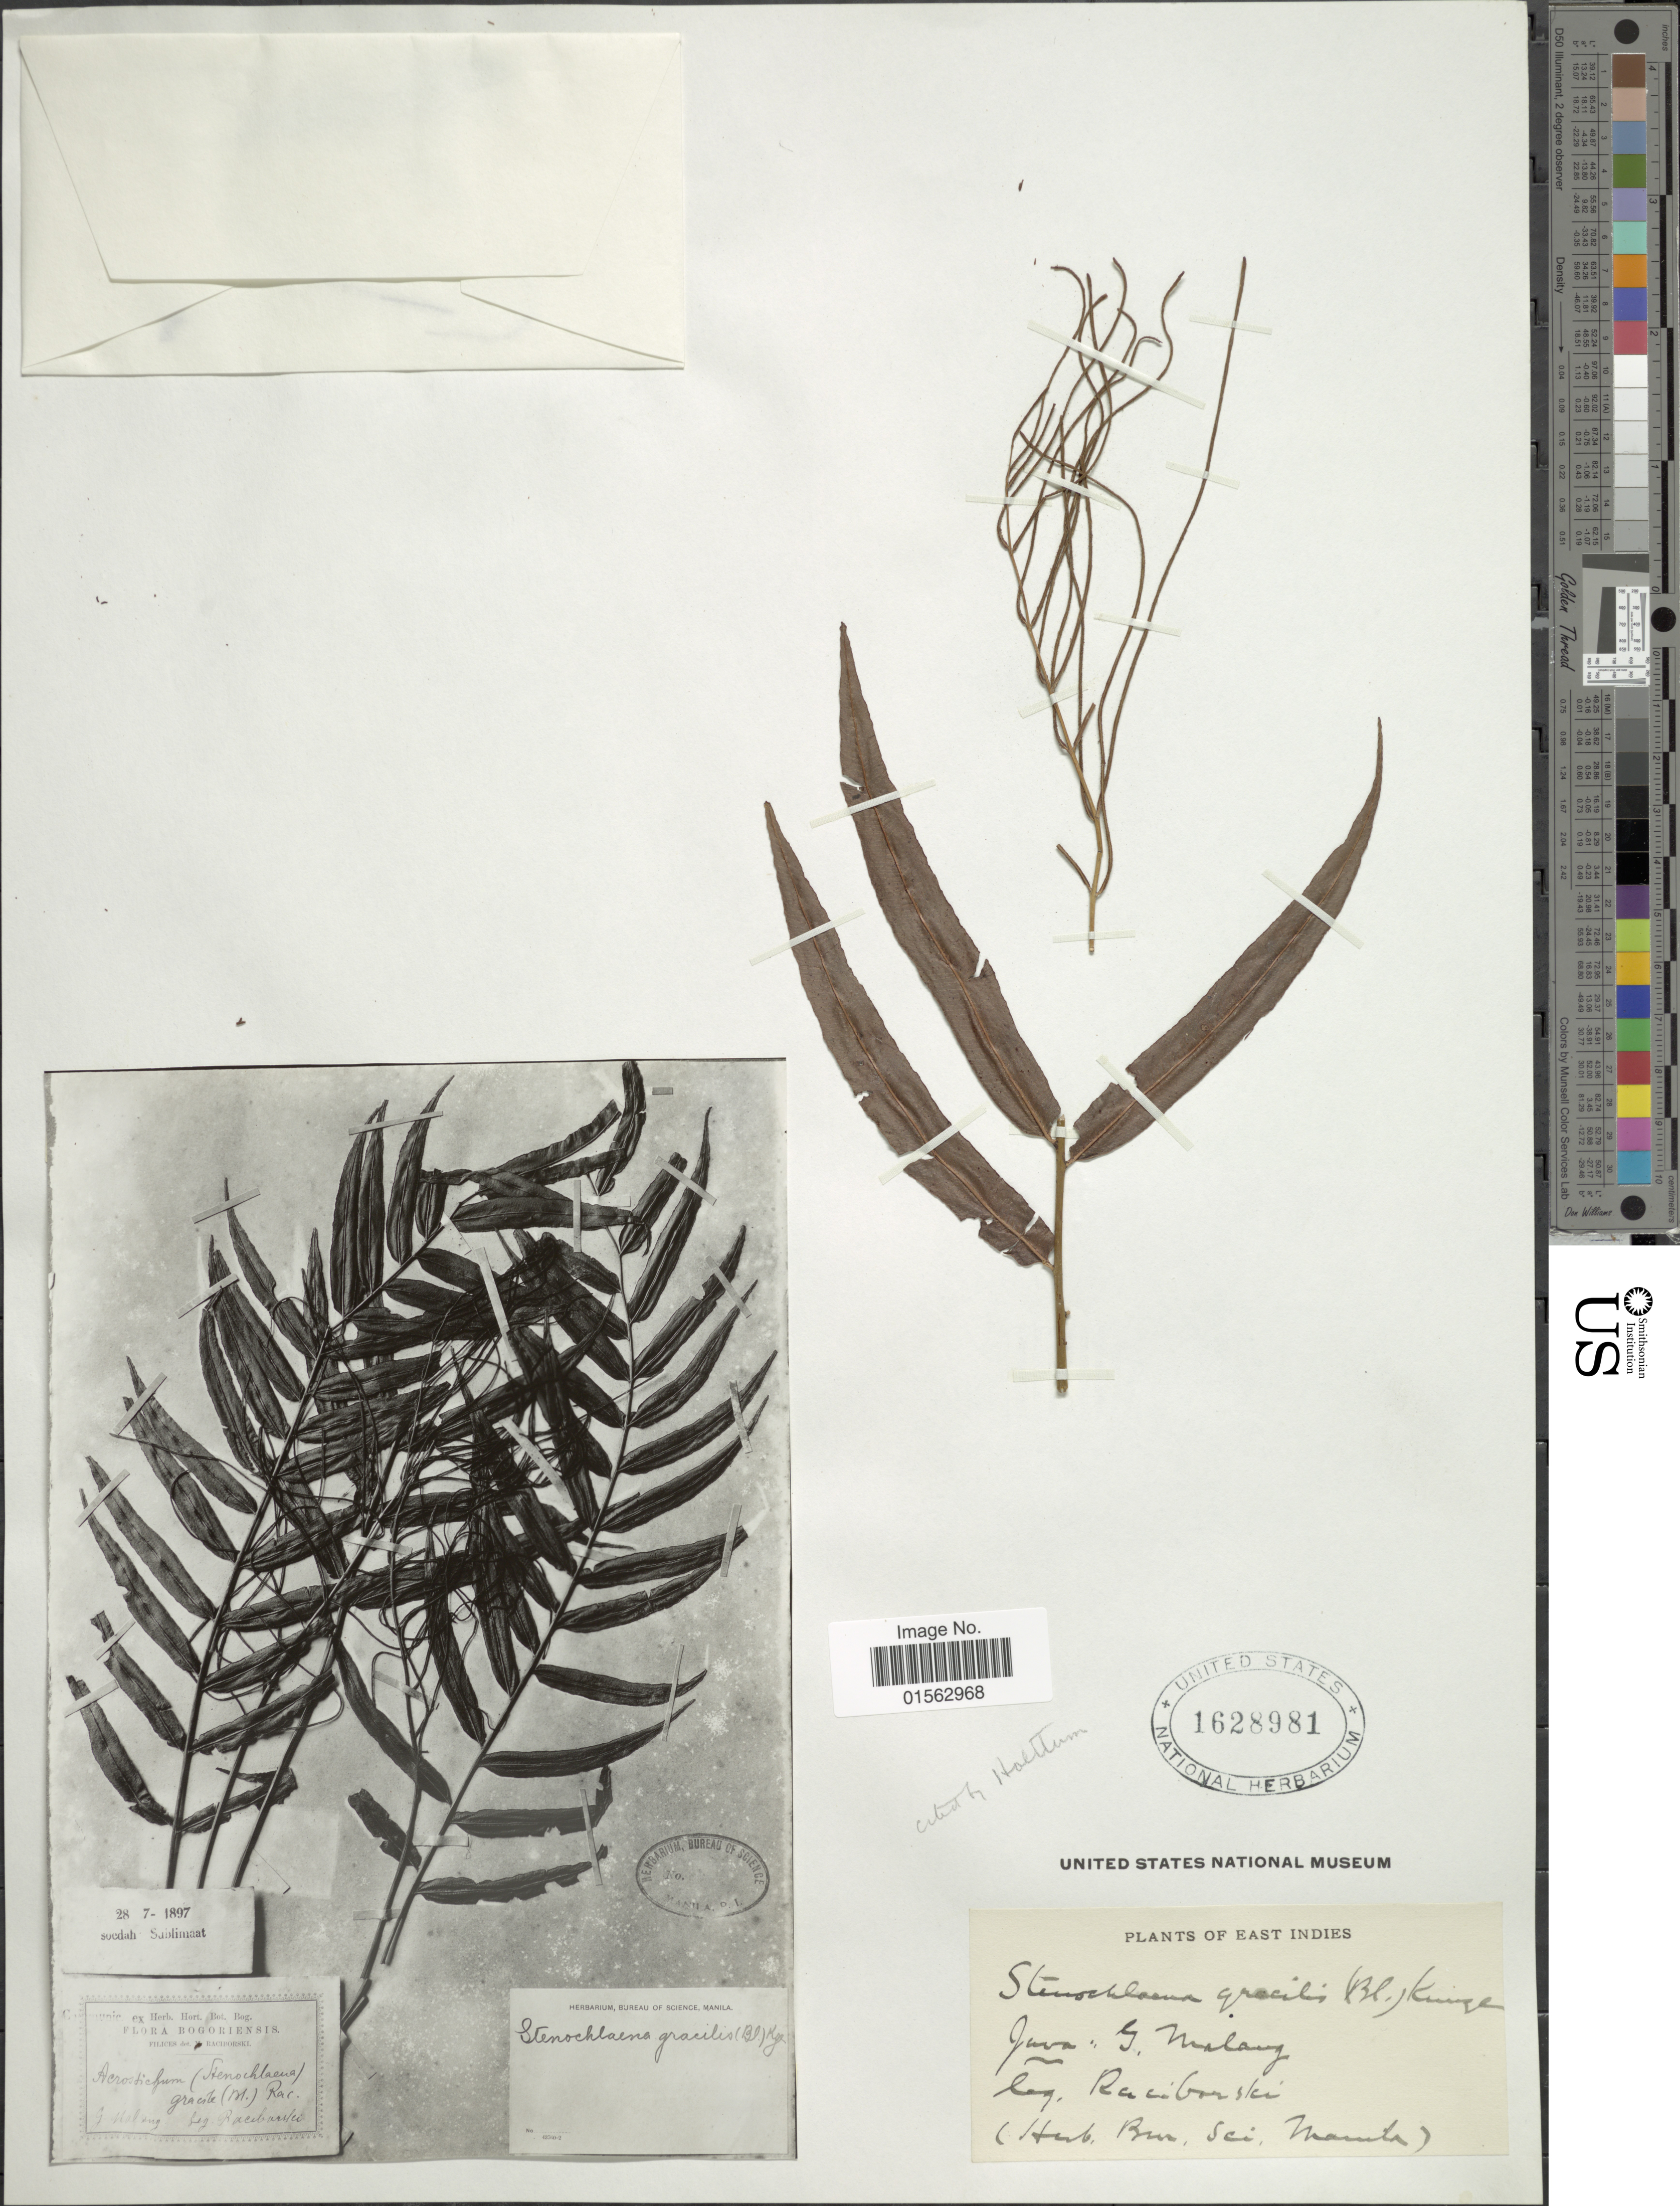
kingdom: Plantae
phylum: Tracheophyta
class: Polypodiopsida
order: Polypodiales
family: Dryopteridaceae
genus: Teratophyllum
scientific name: Teratophyllum gracile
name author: (Blume) Holttum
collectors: M. Raciborski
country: Indonesia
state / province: Java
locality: G. Malang, Bogoriensis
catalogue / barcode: US 1628981